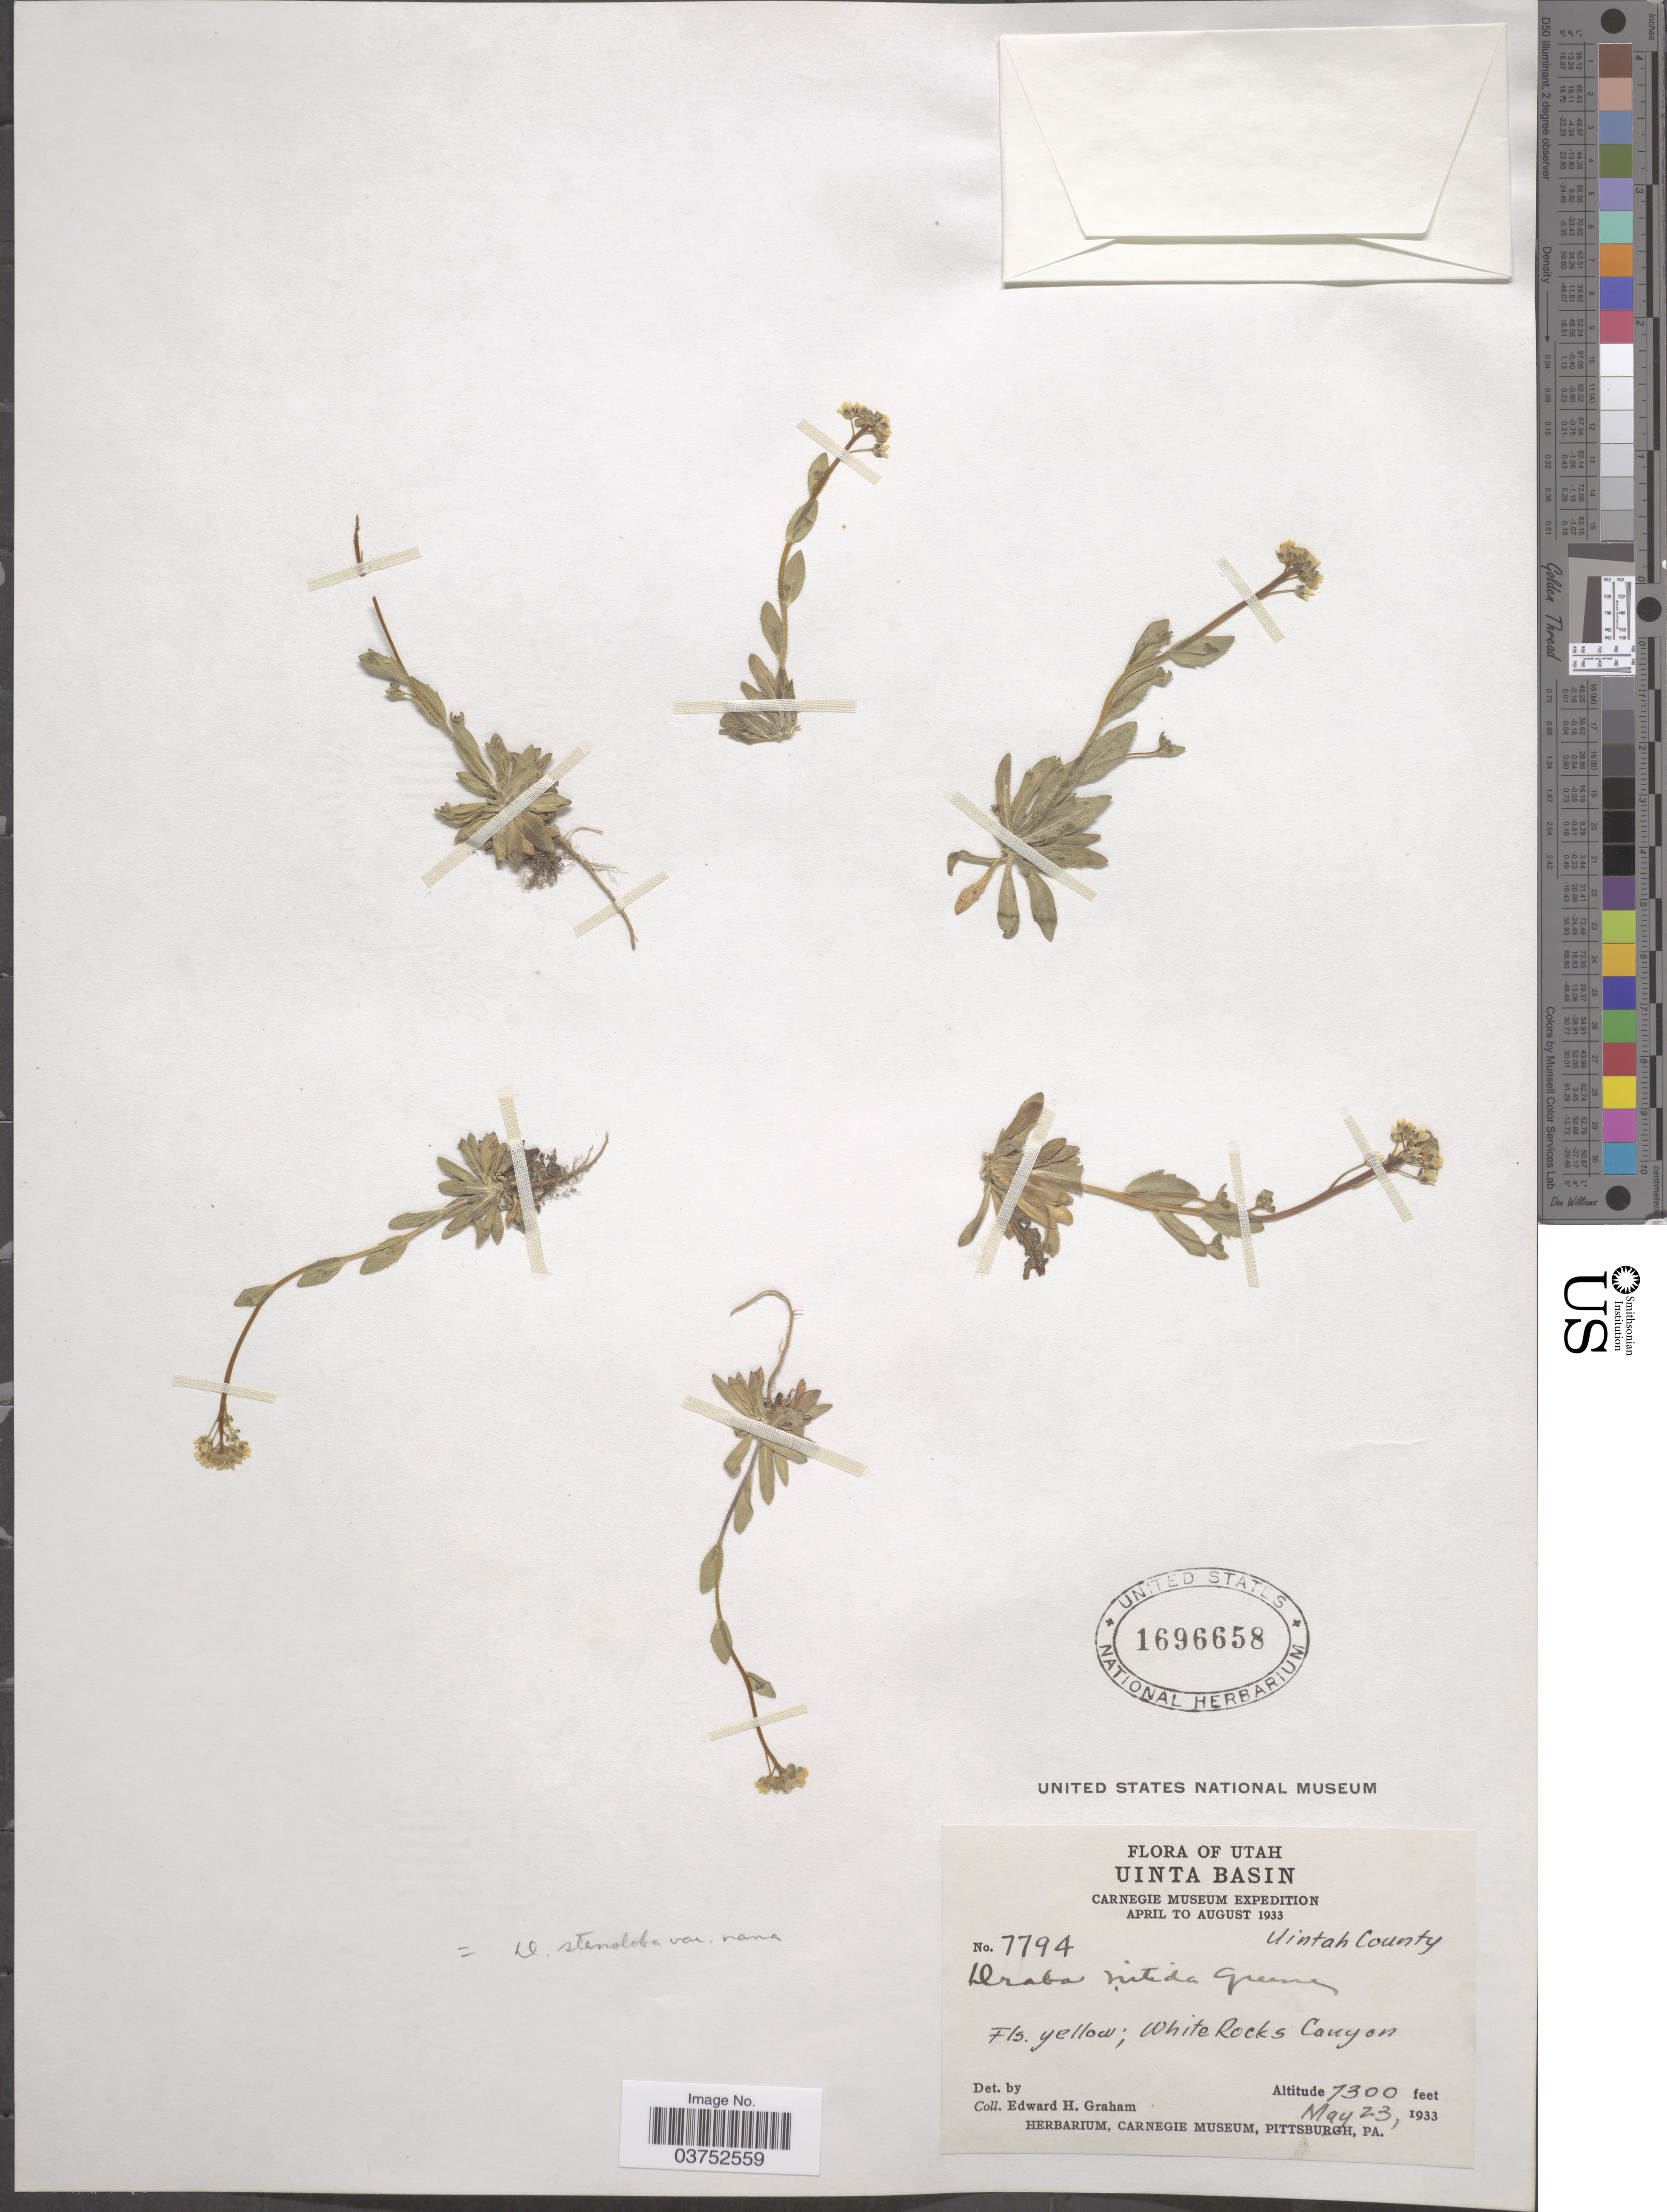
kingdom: Plantae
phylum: Tracheophyta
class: Magnoliopsida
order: Brassicales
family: Brassicaceae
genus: Draba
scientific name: Draba stenoloba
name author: Ledeb.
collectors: E. H. Graham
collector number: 7794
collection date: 1933-05-23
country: United States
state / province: Utah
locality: Uinta Basin. Uintah County. White Rocks Canyon.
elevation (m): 2225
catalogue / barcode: US 1696658